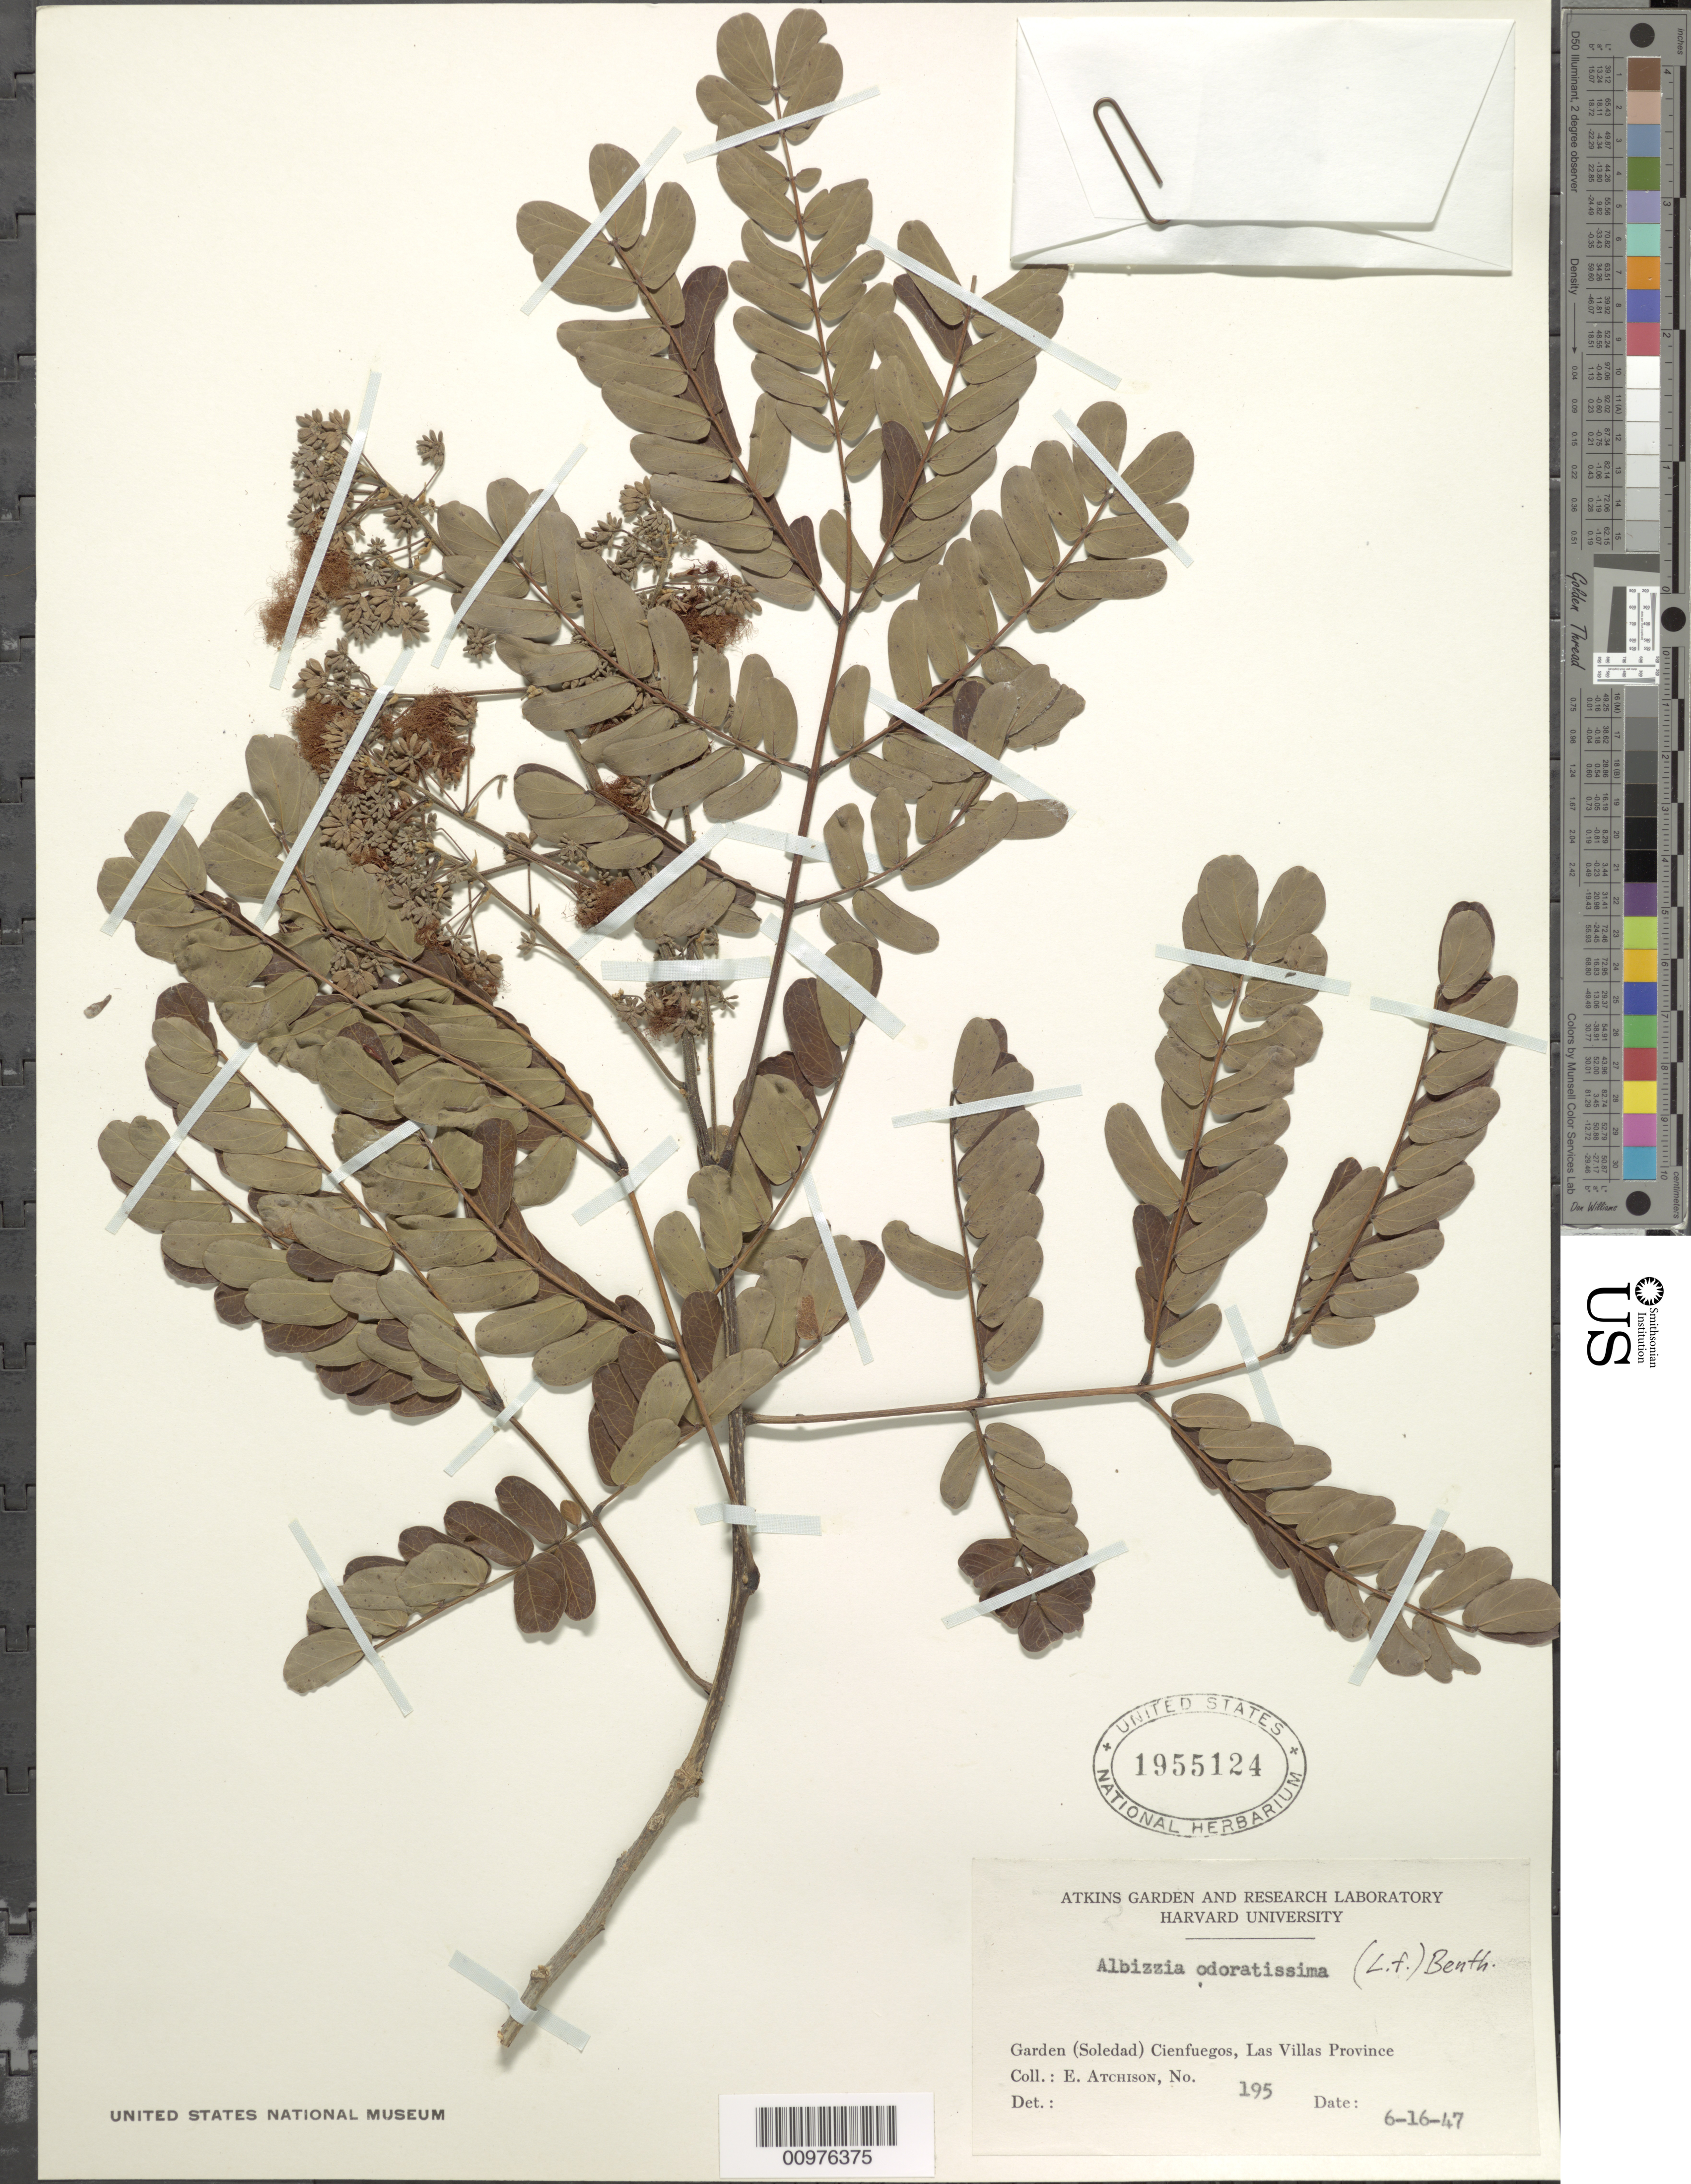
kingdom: Plantae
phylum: Tracheophyta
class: Magnoliopsida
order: Fabales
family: Fabaceae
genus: Albizia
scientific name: Albizia odoratissima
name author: (L. f.) Benth.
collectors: E. Atchison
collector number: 195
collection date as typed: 16 Jun 1947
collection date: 1947-06-16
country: Cuba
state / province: Cienfuegos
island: Cuba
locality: Garden (Soledad), Cienfuegos, Las Villas Province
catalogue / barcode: US 1955124